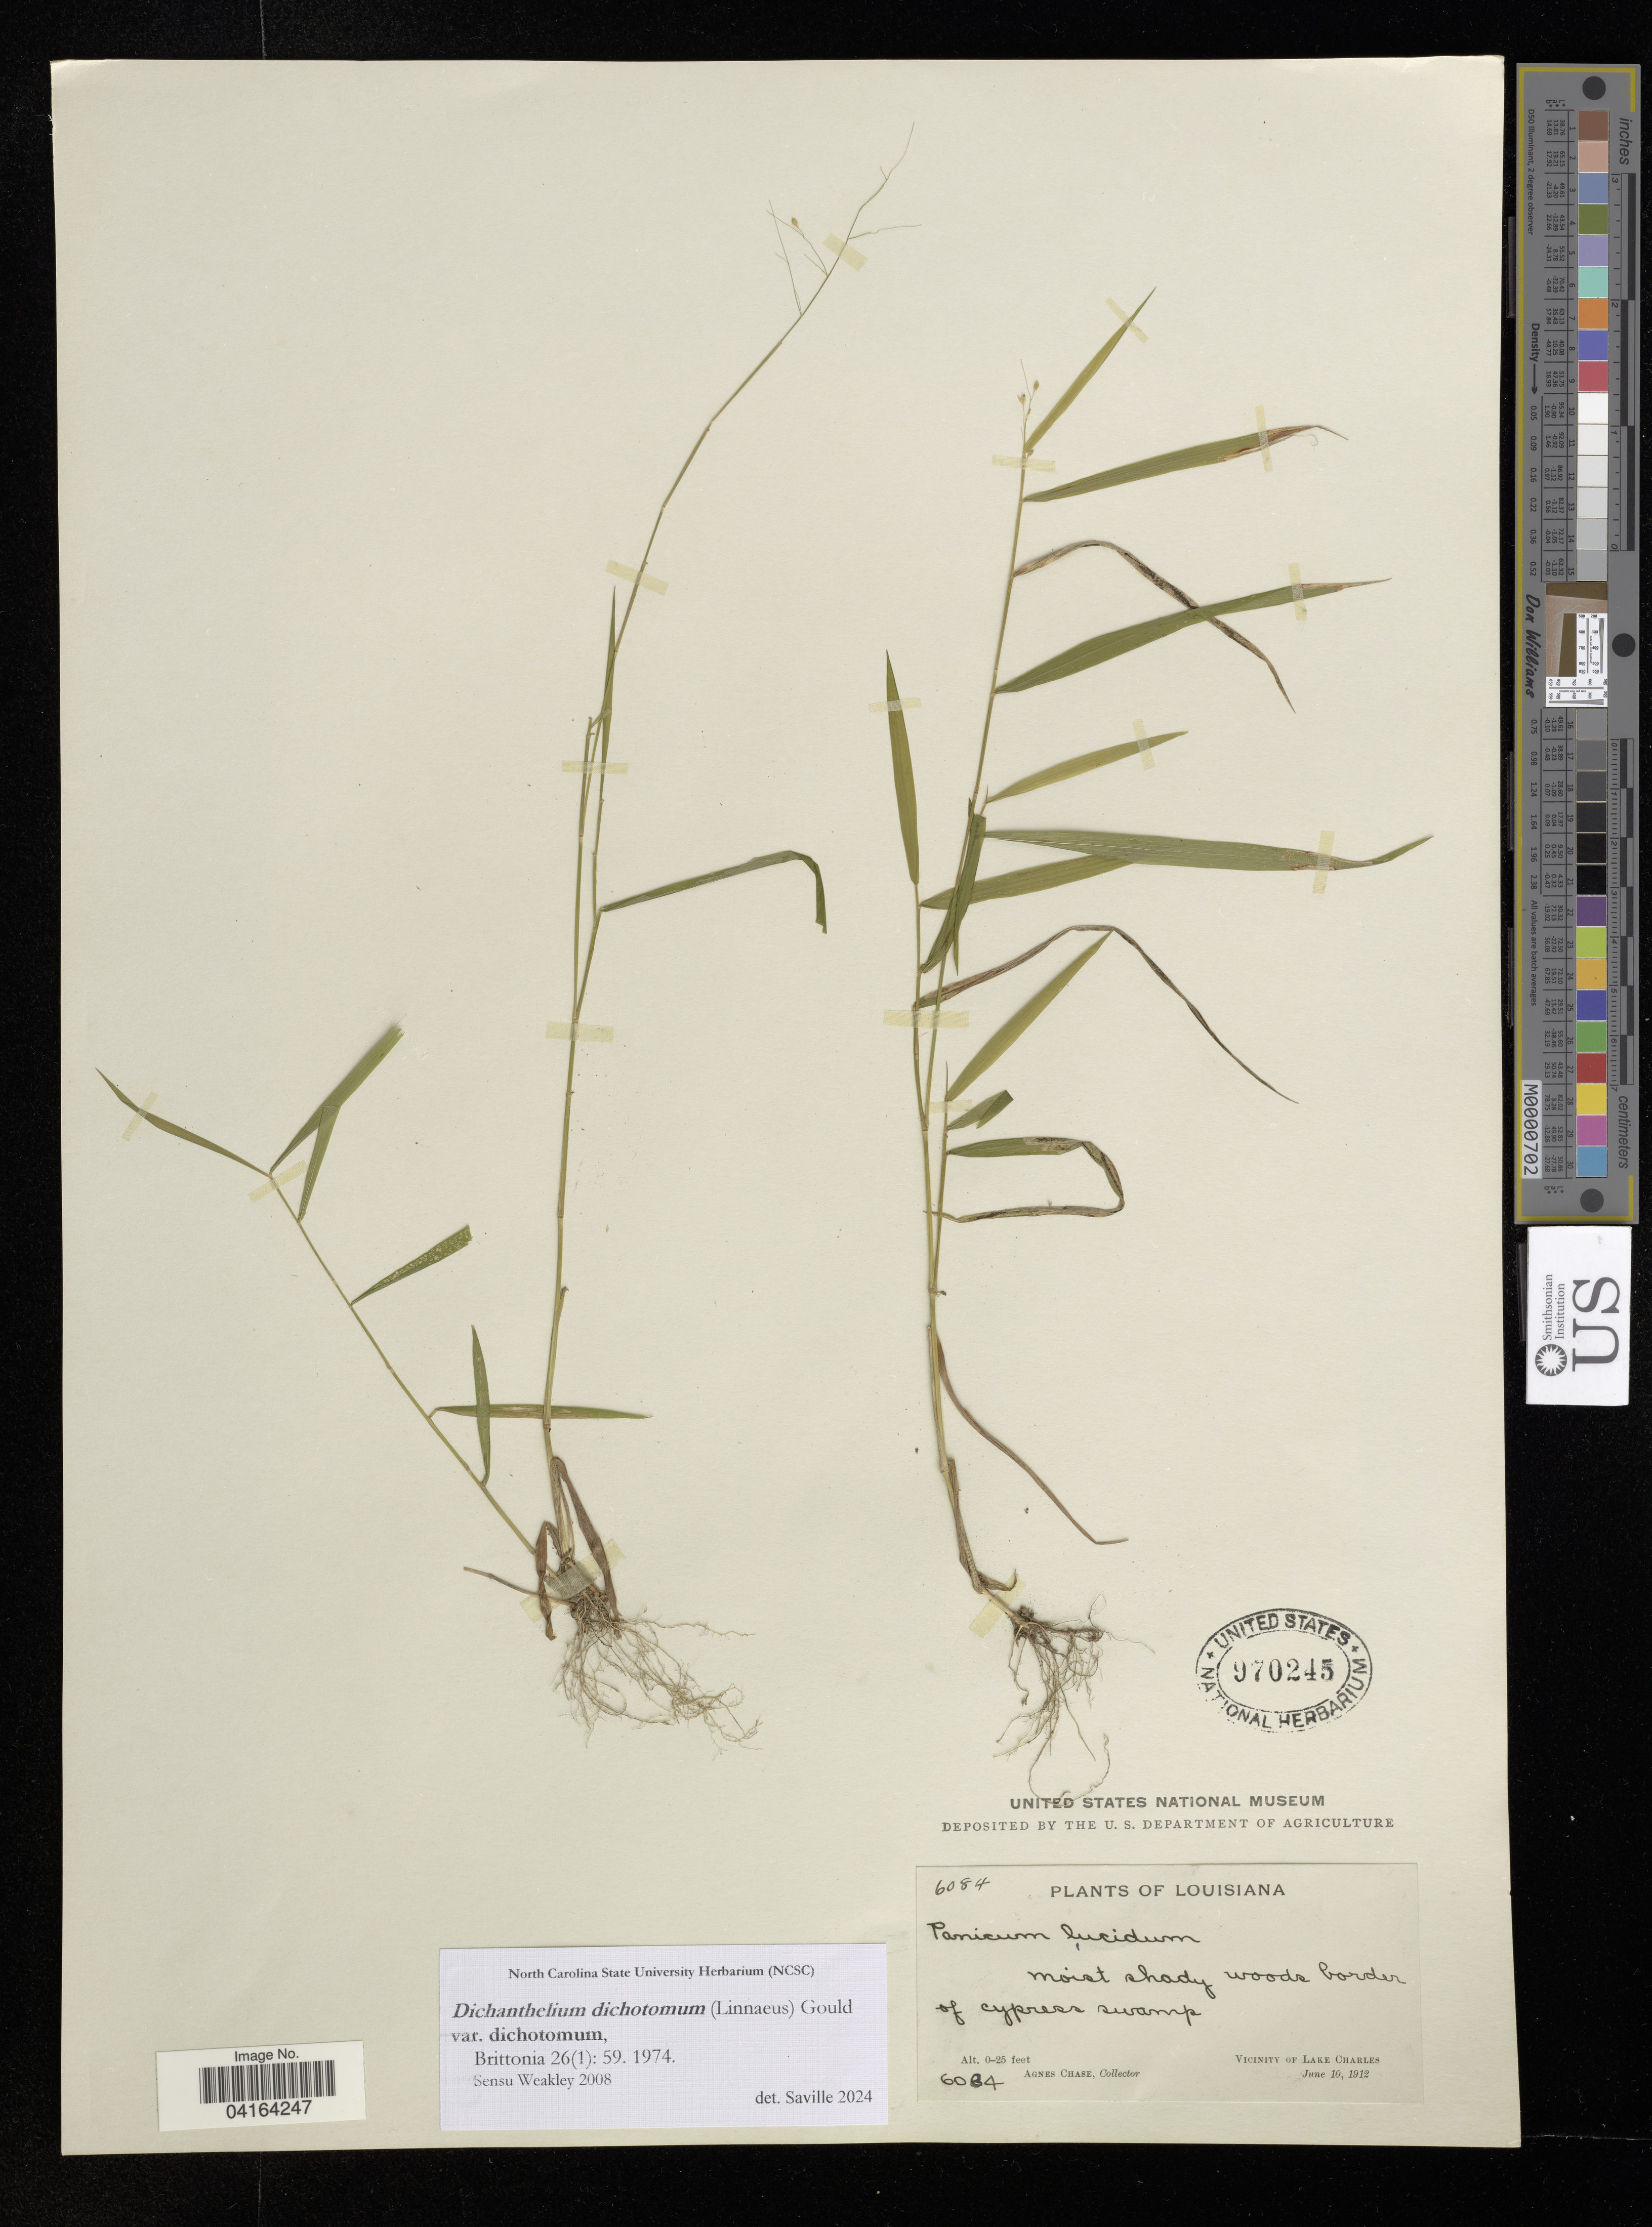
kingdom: Plantae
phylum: Tracheophyta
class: Liliopsida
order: Poales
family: Poaceae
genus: Dichanthelium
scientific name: Dichanthelium dichotomum var. dichotomum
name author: (L.) Gould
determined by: Saville, A. C., (NCSC), North Carolina State University (UNITED STATES)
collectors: A. Chase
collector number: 6084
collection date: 1912-06-10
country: United States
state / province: Louisiana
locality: Vicinity of Lake Charles.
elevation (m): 8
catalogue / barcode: US 970245